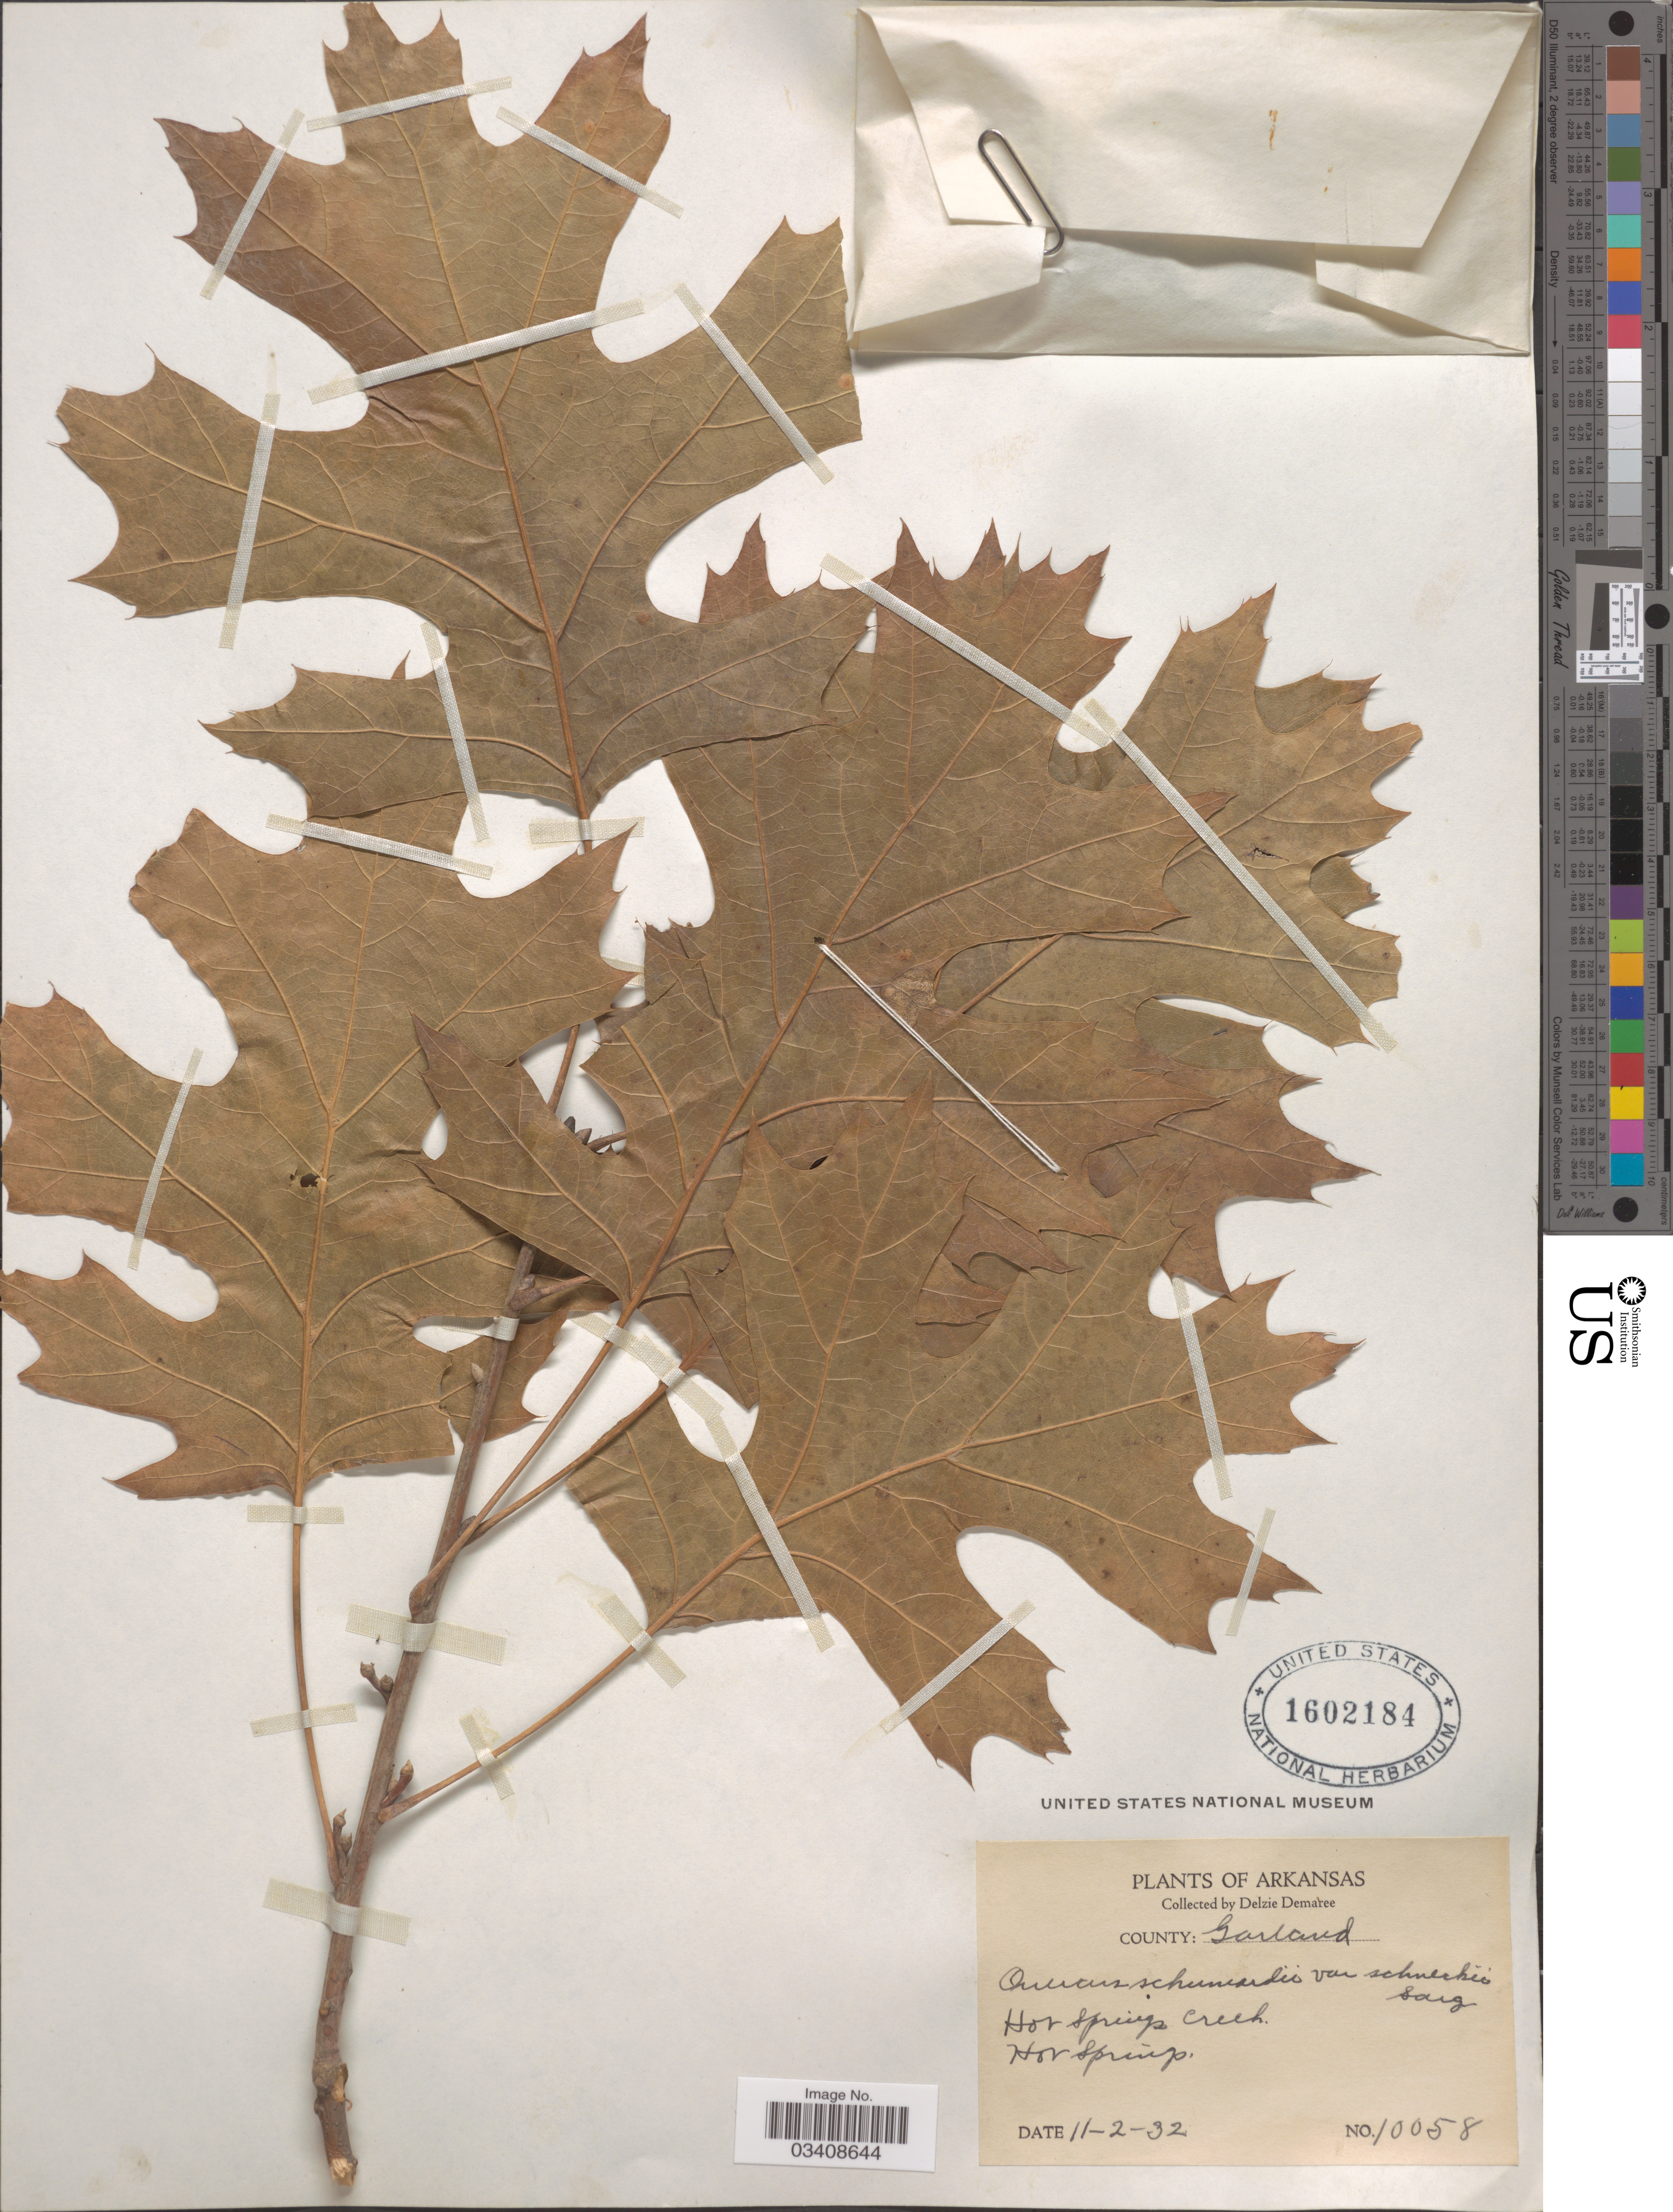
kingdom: Plantae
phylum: Tracheophyta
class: Magnoliopsida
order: Fagales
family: Fagaceae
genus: Quercus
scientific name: Quercus shumardii var. schneckii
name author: (Britton) Sarg.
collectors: D. Demaree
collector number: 10058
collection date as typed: Transcribed d/m/y: 2/11/32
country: United States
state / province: Arkansas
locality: County: Garland. Hot Springs Creek. Hot Springs.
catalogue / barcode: US 1602184